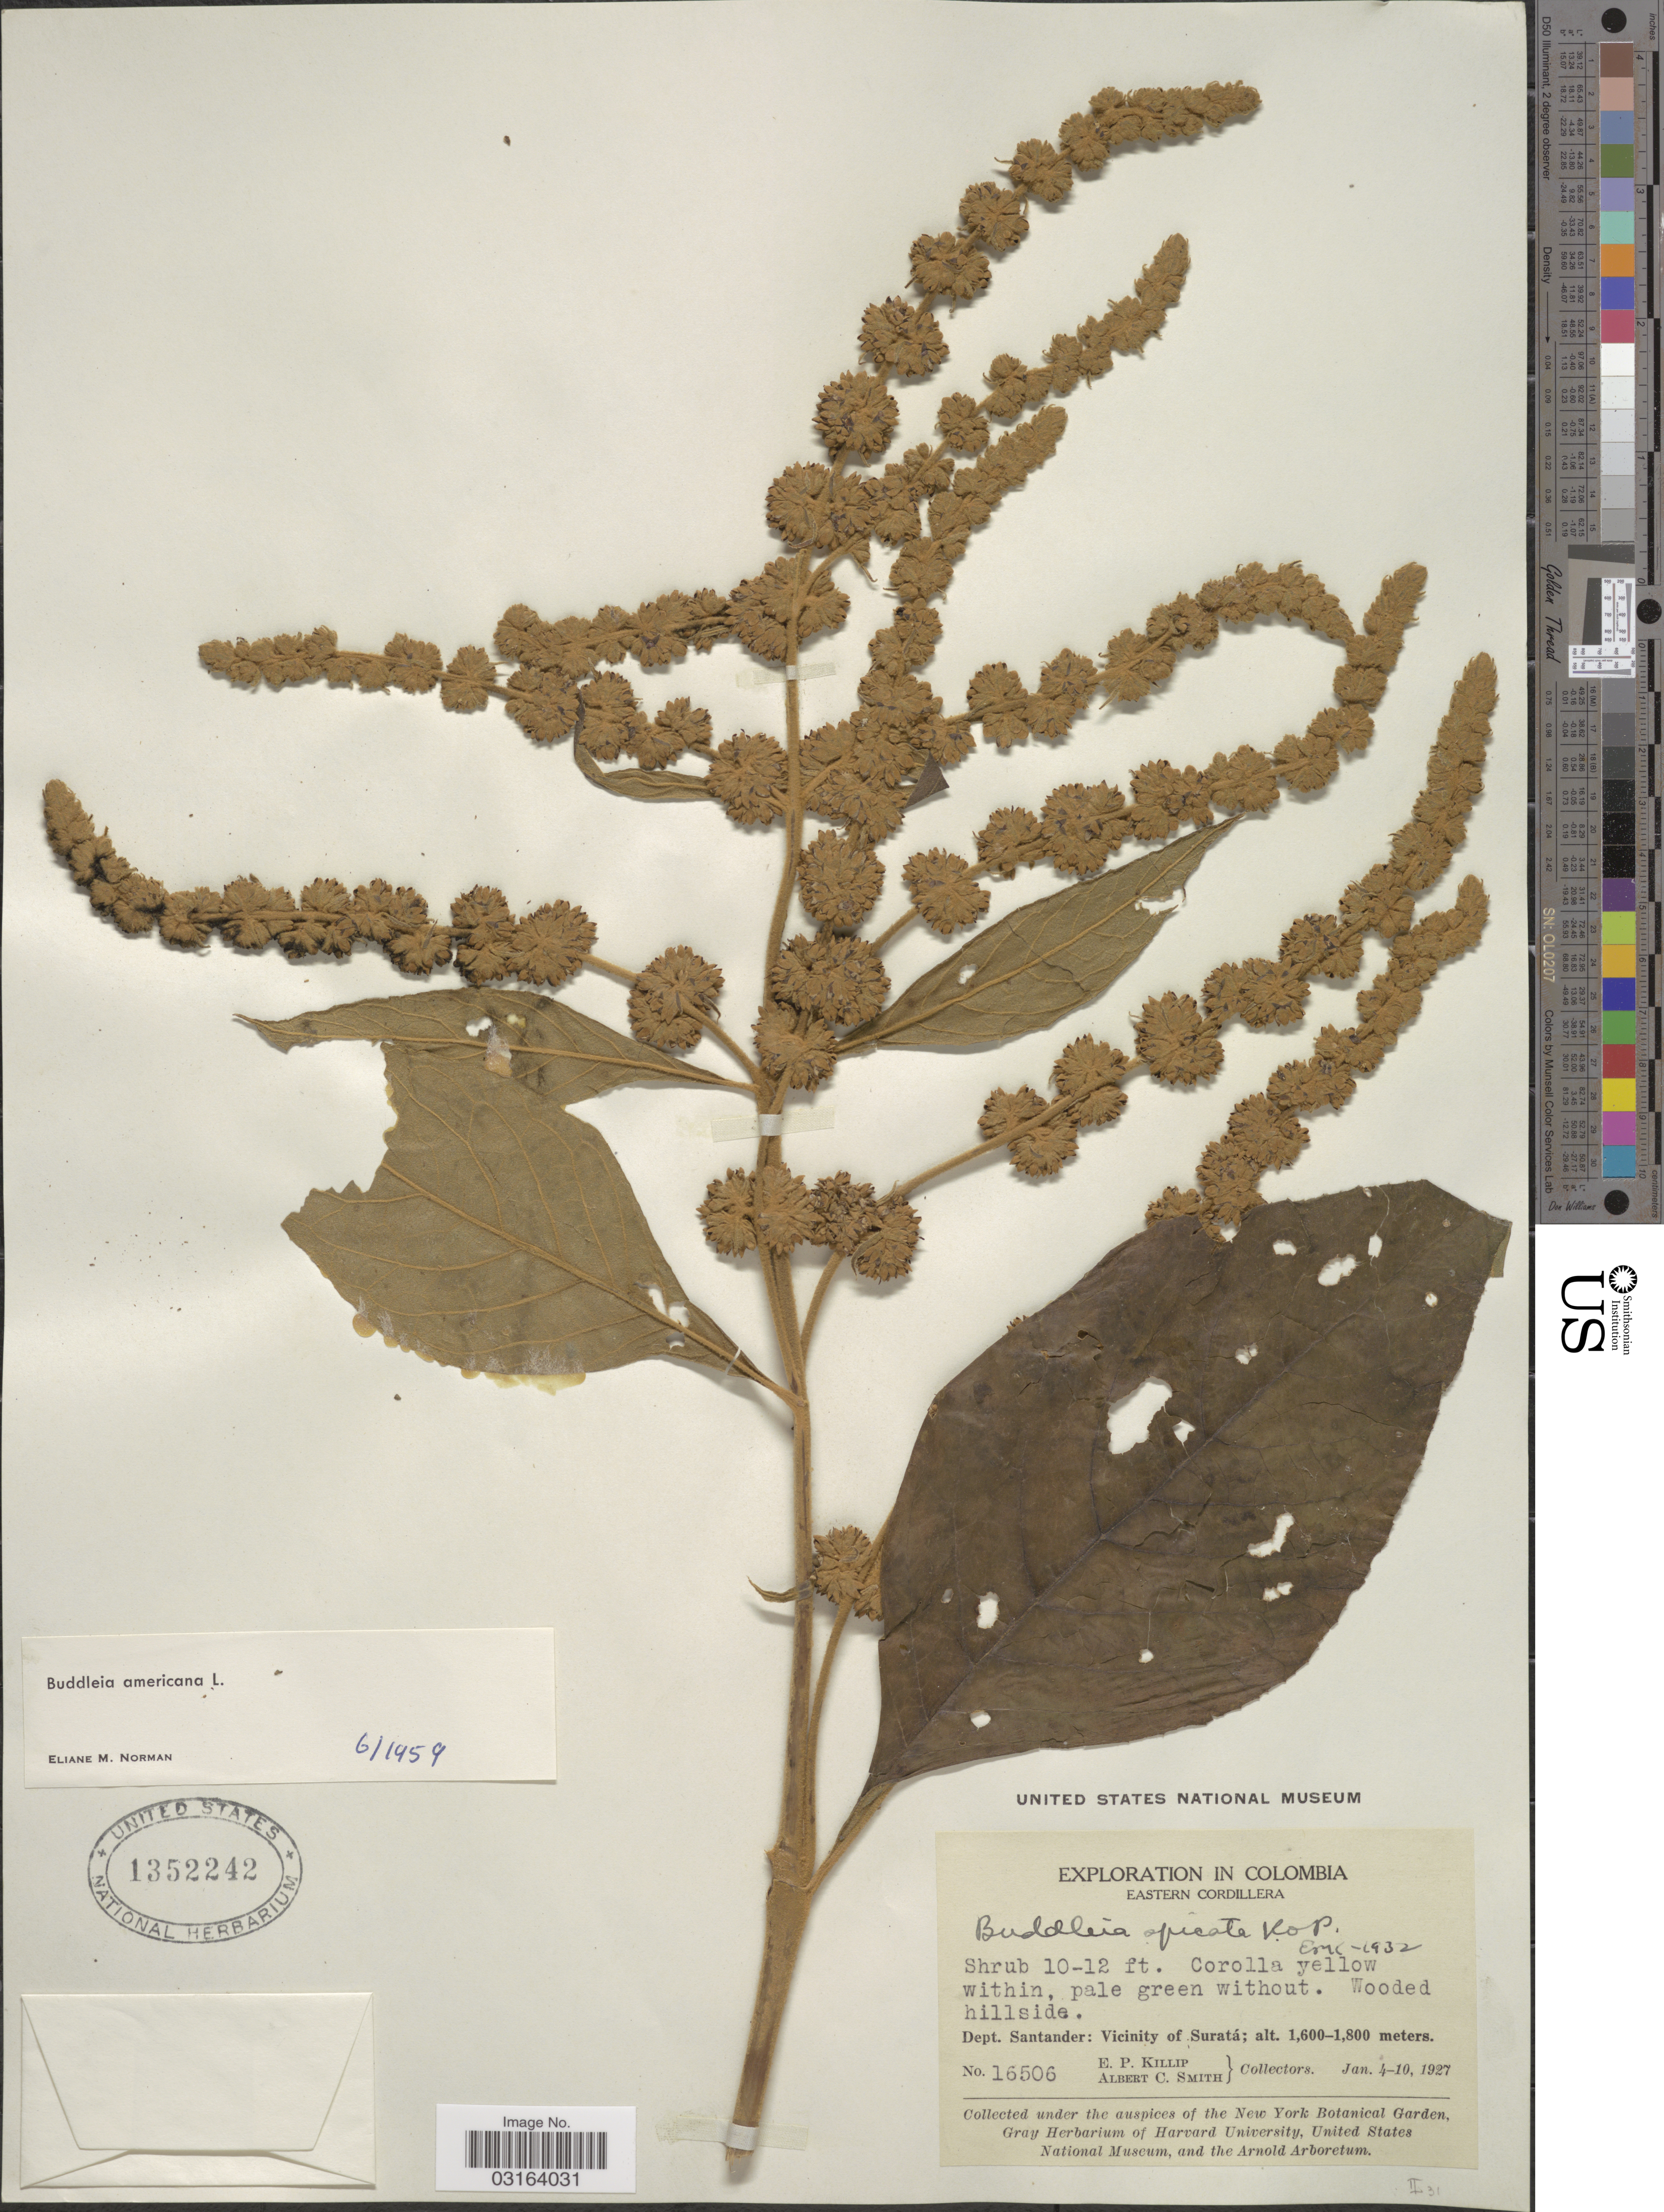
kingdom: Plantae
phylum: Tracheophyta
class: Magnoliopsida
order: Lamiales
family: Scrophulariaceae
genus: Buddleja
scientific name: Buddleja americana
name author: L.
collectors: E. P. Killip & A. C. Smith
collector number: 16506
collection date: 1927-01-04/1927-01-10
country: Colombia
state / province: Santander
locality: Eastern Cordillera, Dept. Santander: Vicinity of Suratá.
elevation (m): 1600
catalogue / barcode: US 1352242